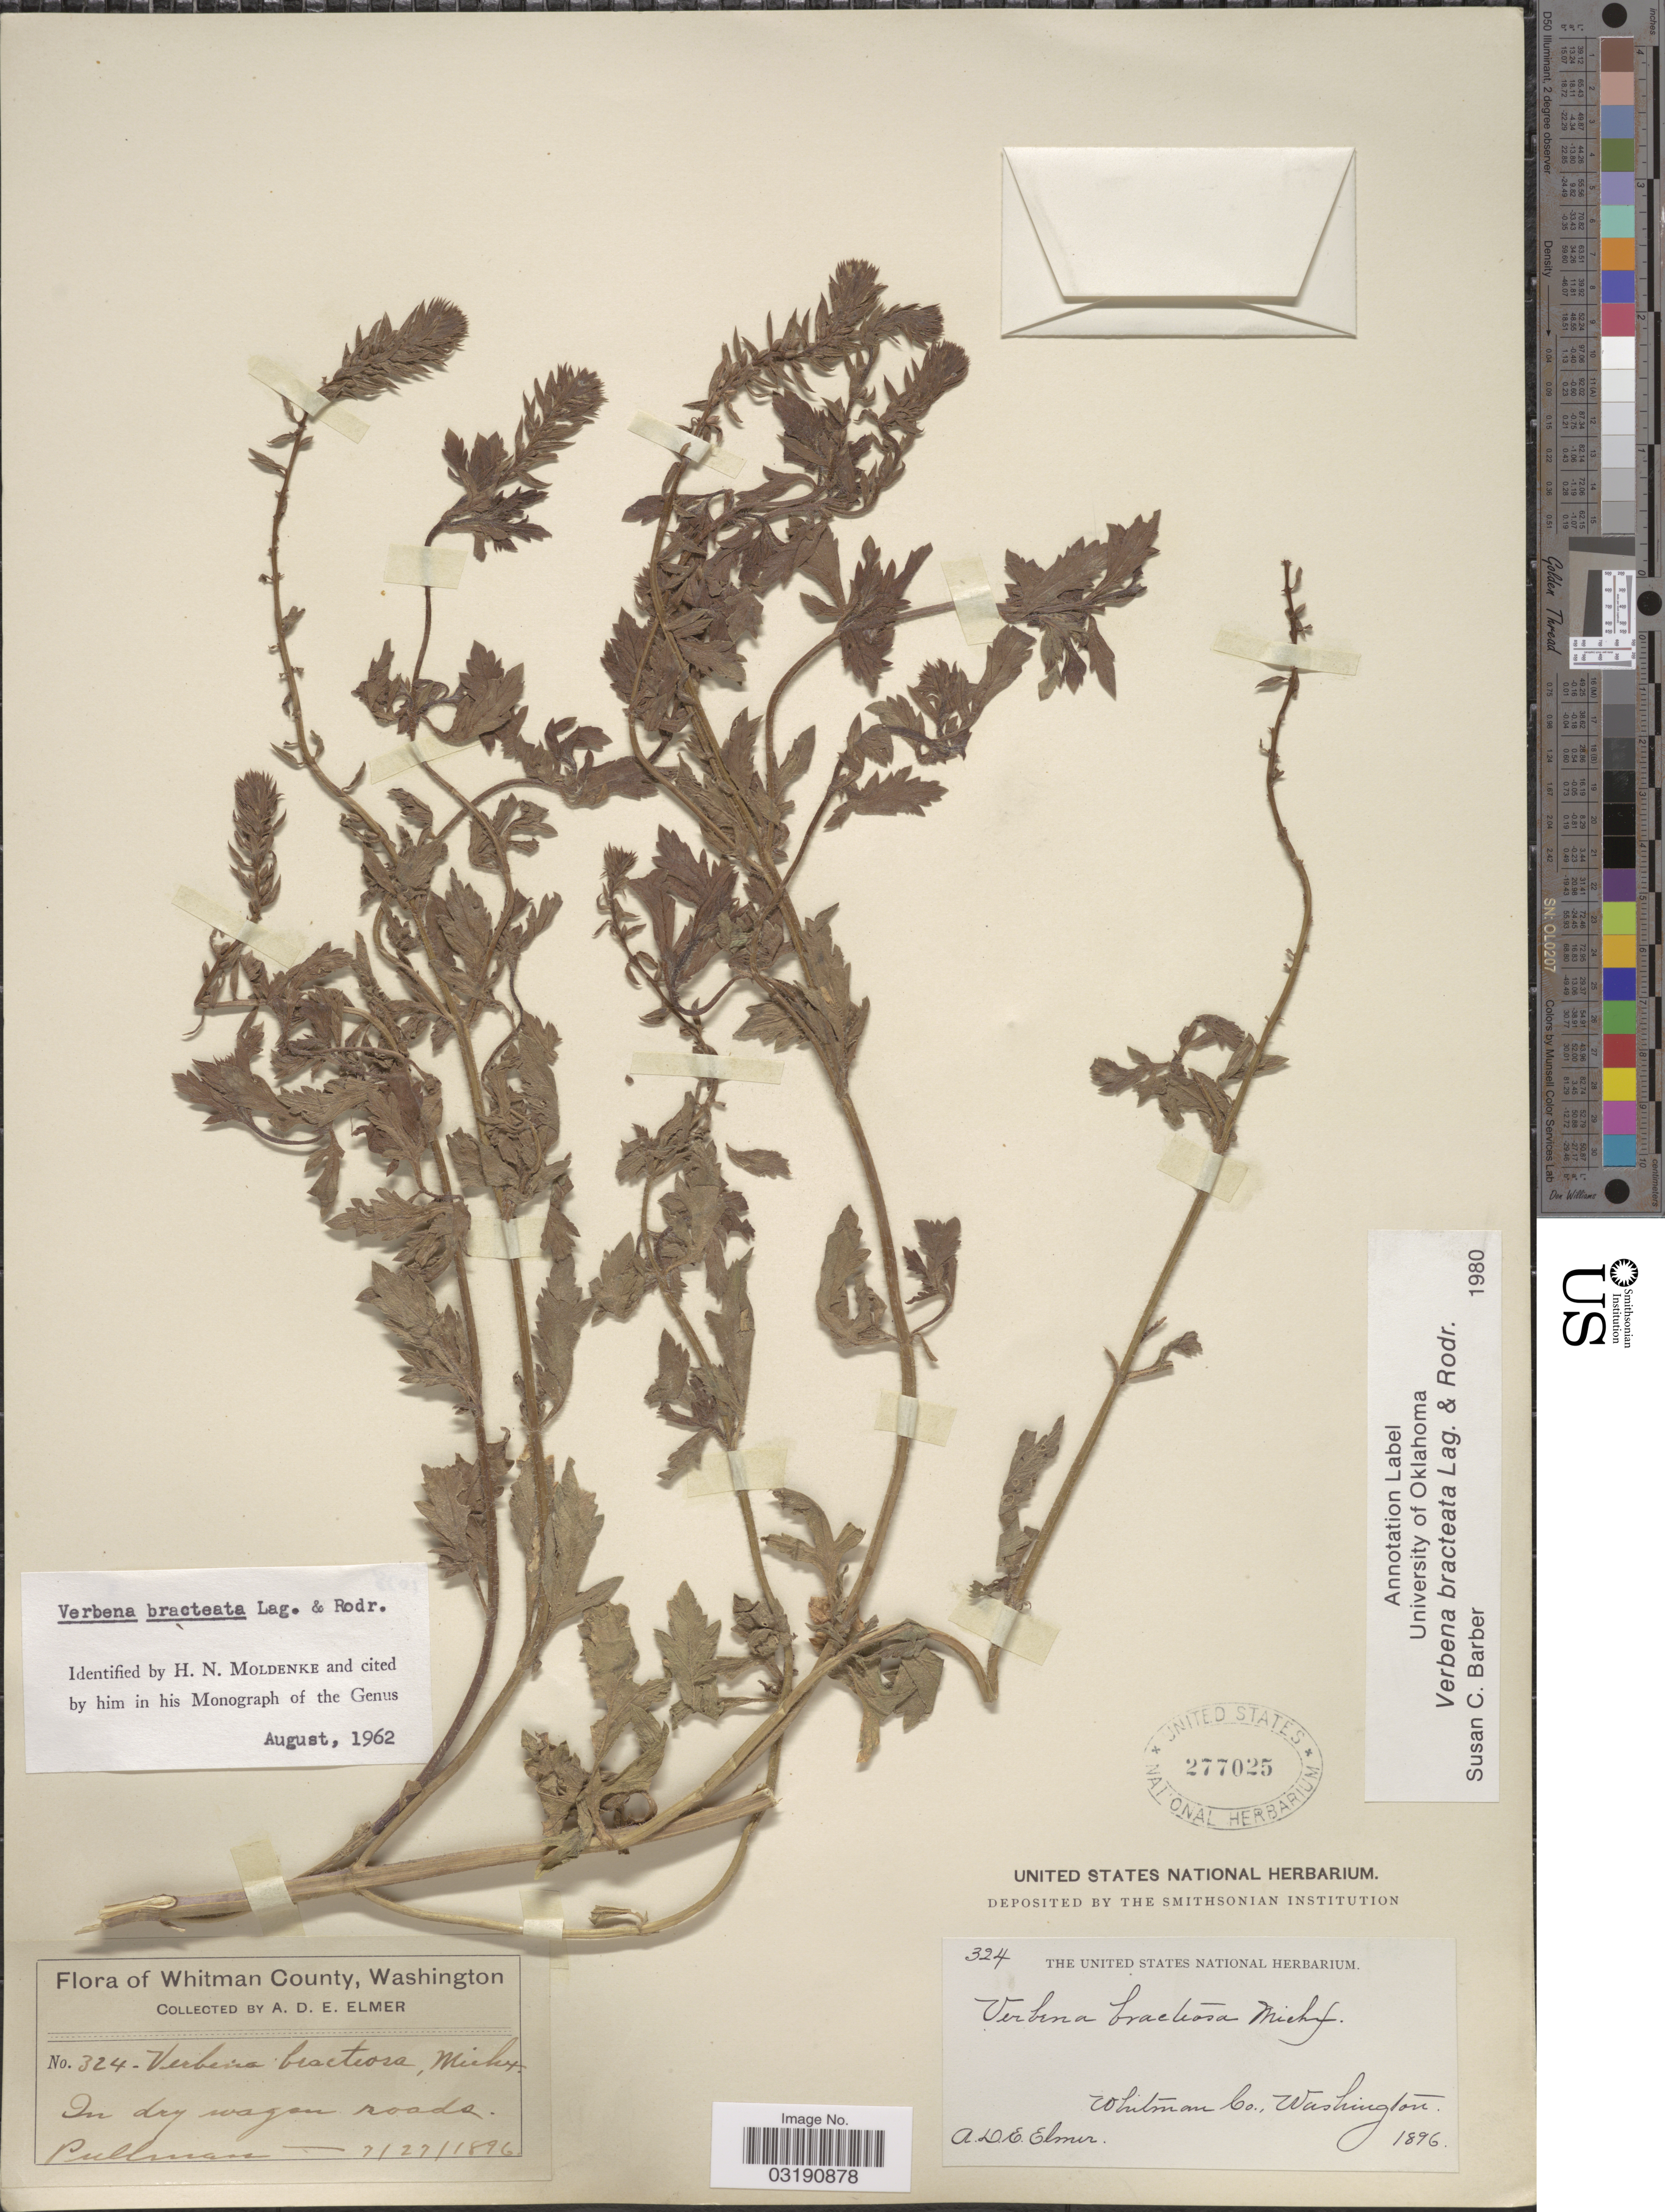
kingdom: Plantae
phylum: Tracheophyta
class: Magnoliopsida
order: Lamiales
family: Verbenaceae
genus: Verbena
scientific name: Verbena bracteata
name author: Cav. ex Lag. & Rodr.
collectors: A. D. E. Elmer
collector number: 324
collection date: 1896-07-27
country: United States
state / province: Washington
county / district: Whitman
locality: Whitman County. In dry wagon roads. Pullman.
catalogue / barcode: US 277025